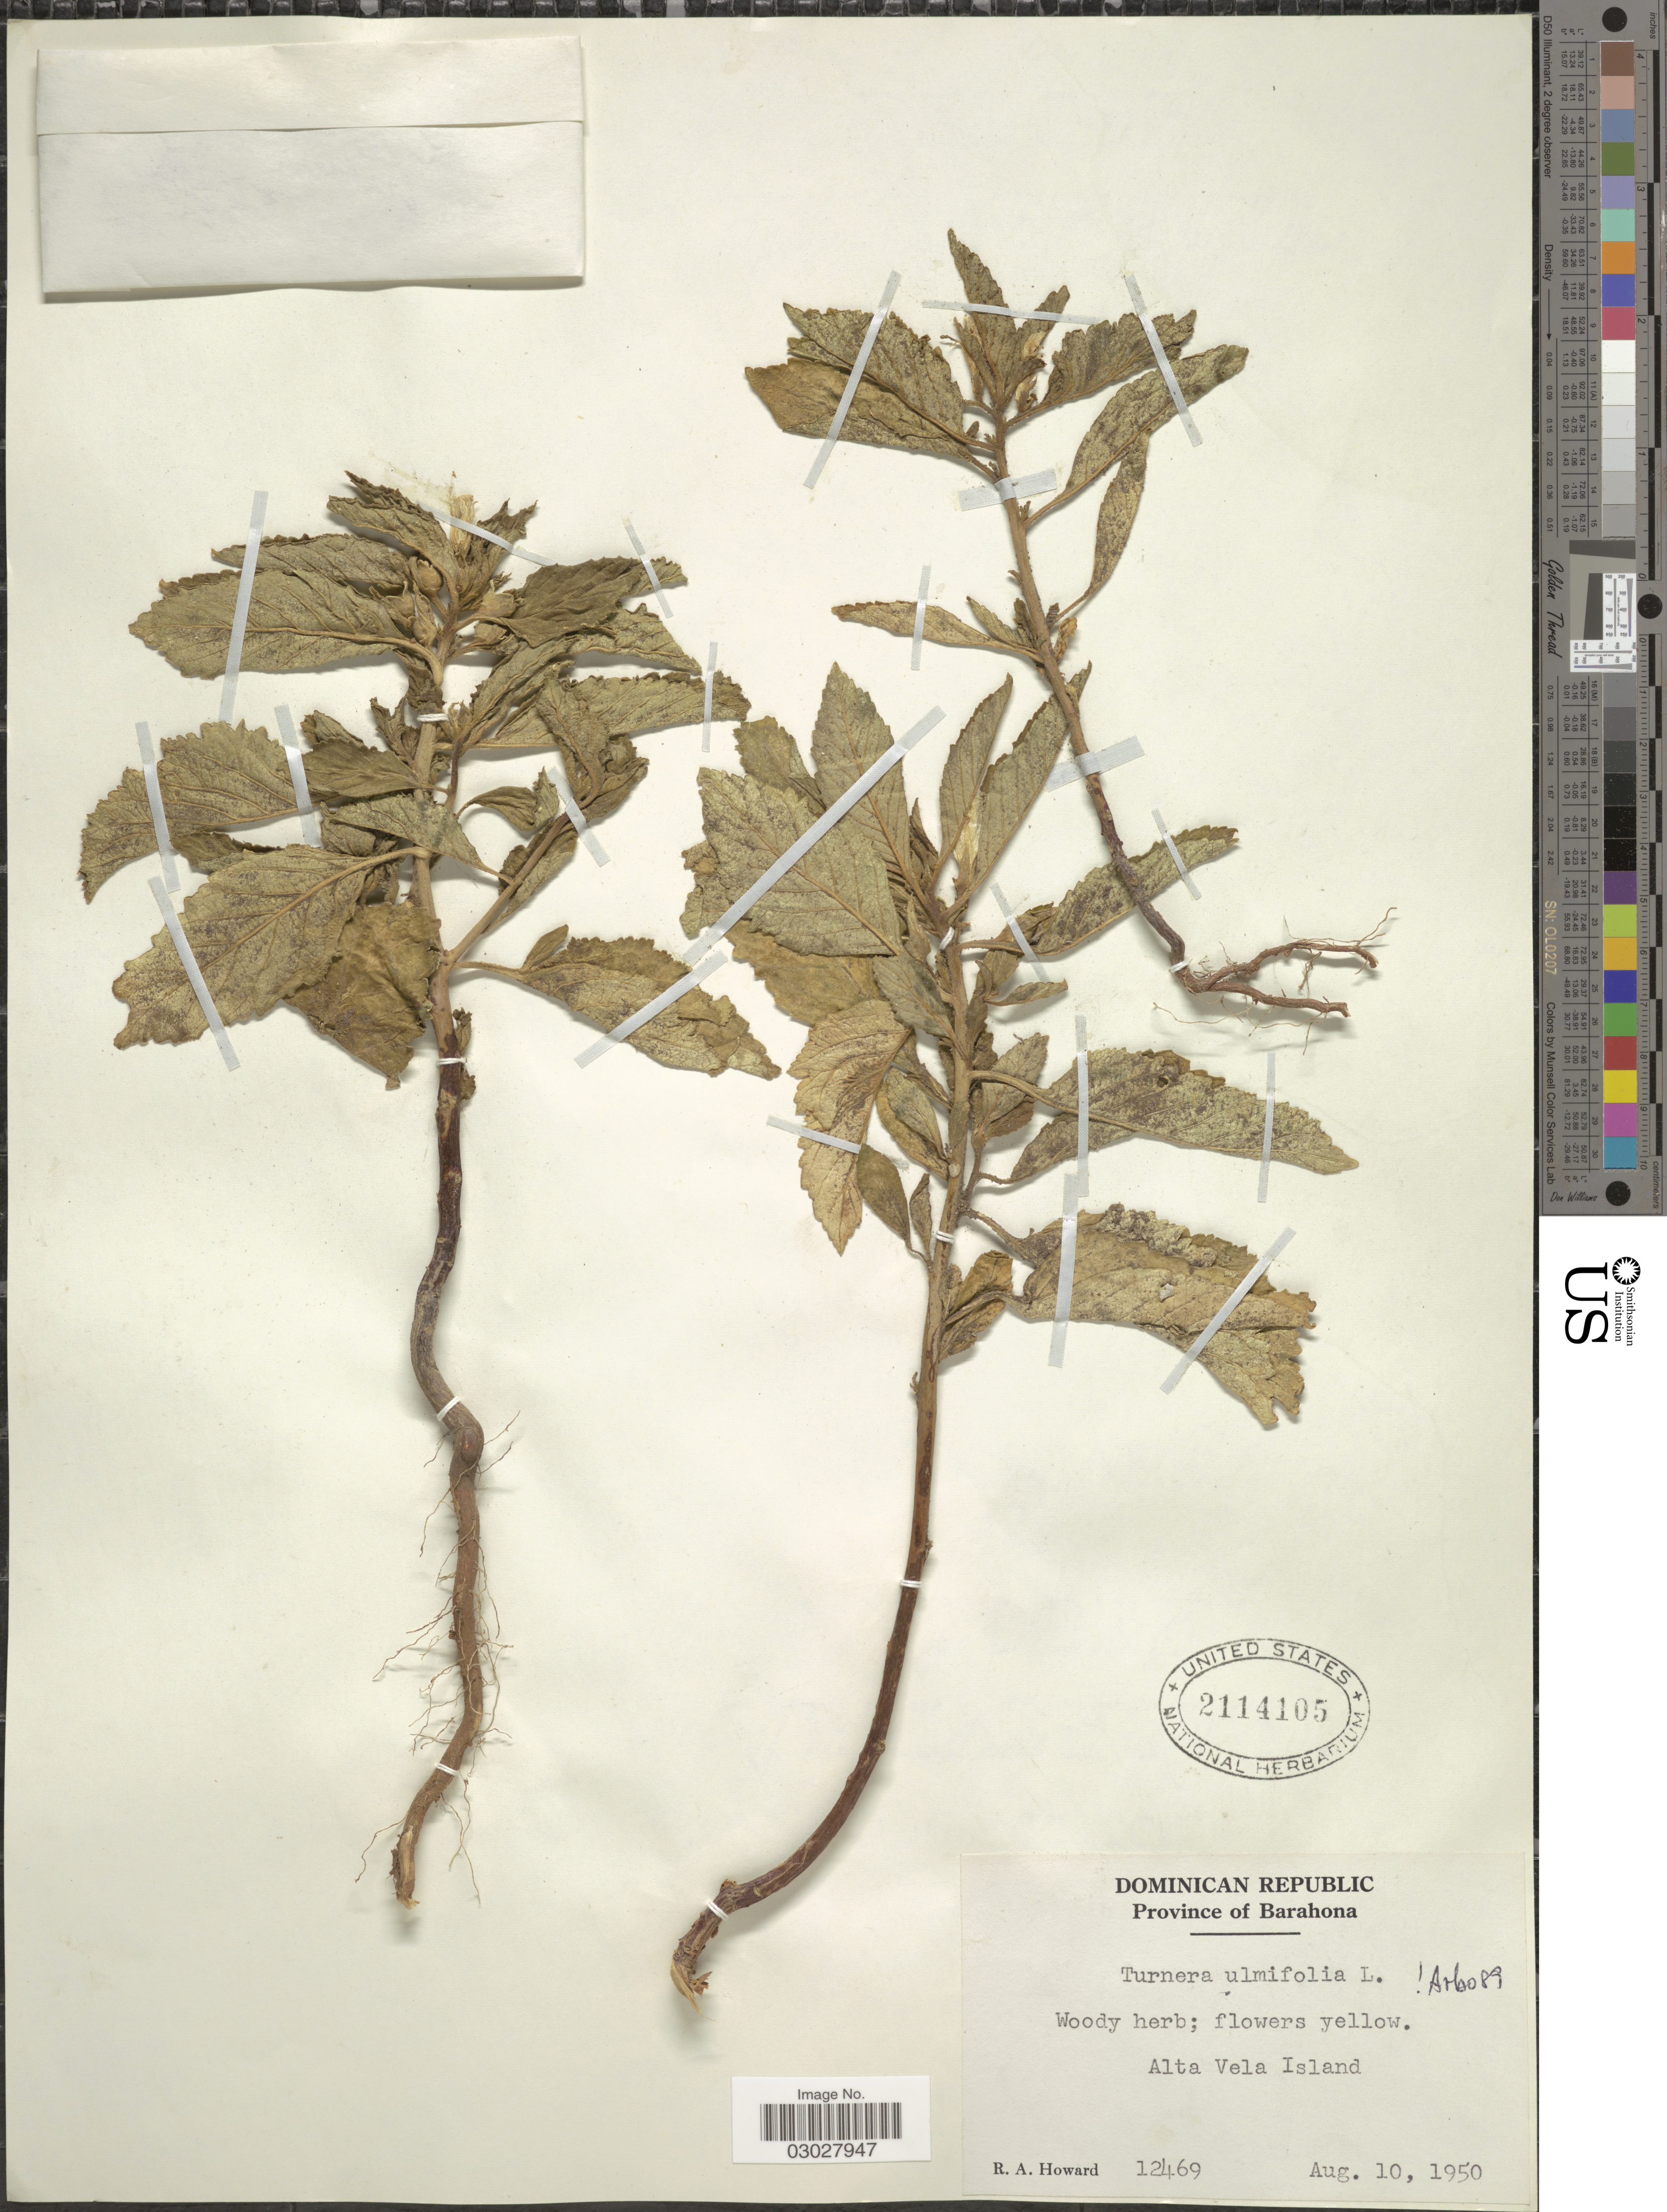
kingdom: Plantae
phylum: Tracheophyta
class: Magnoliopsida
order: Malpighiales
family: Turneraceae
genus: Turnera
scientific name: Turnera ulmifolia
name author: L.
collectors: R. A. Howard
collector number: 12469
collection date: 1950-08-10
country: Dominican Republic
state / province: Barahona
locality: Alta Vela Island.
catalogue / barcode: US 2114105